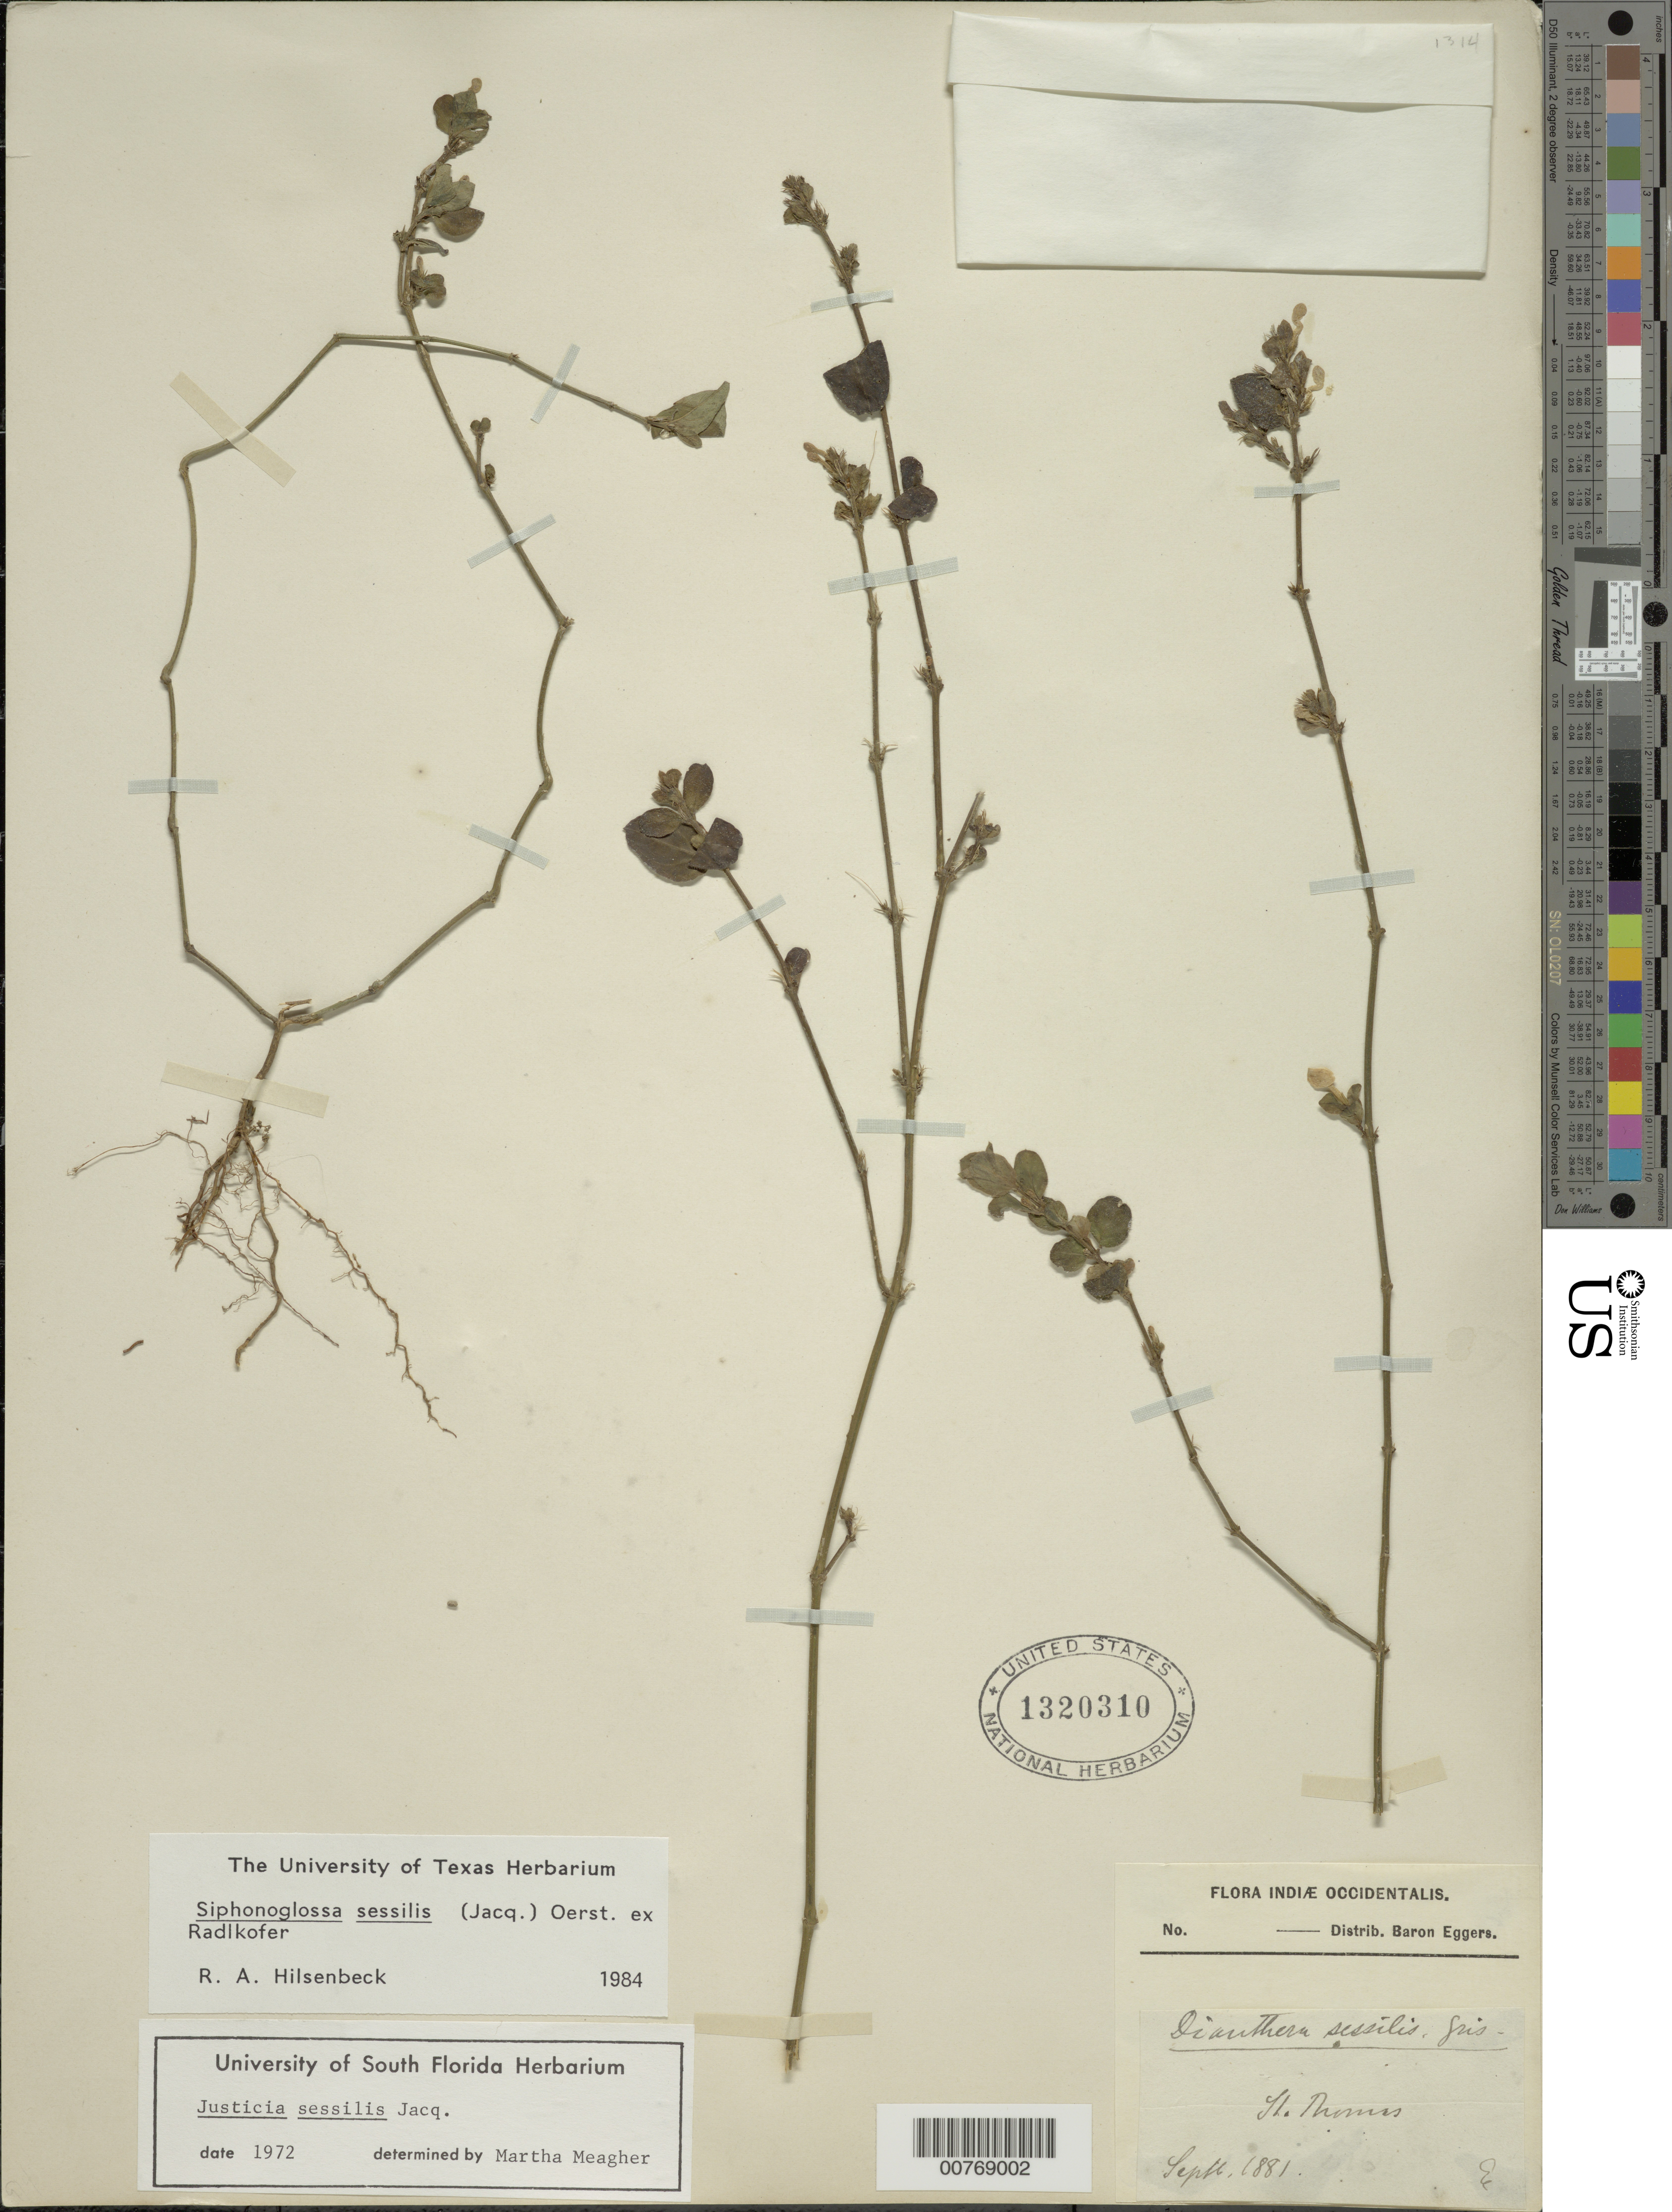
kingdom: Plantae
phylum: Tracheophyta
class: Magnoliopsida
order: Lamiales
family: Acanthaceae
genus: Siphonoglossa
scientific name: Siphonoglossa sessilis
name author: (Jacq.) D.N. Gibson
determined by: Acevedo-Rodríguez, P., (BOT), Smithsonian Institution - National Museum of Natural History (UNITED STATES)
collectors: H. F. A. von Eggers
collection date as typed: Sep 1881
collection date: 1881-09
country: U.S. Virgin Islands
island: St. Thomas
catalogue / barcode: US 1320310